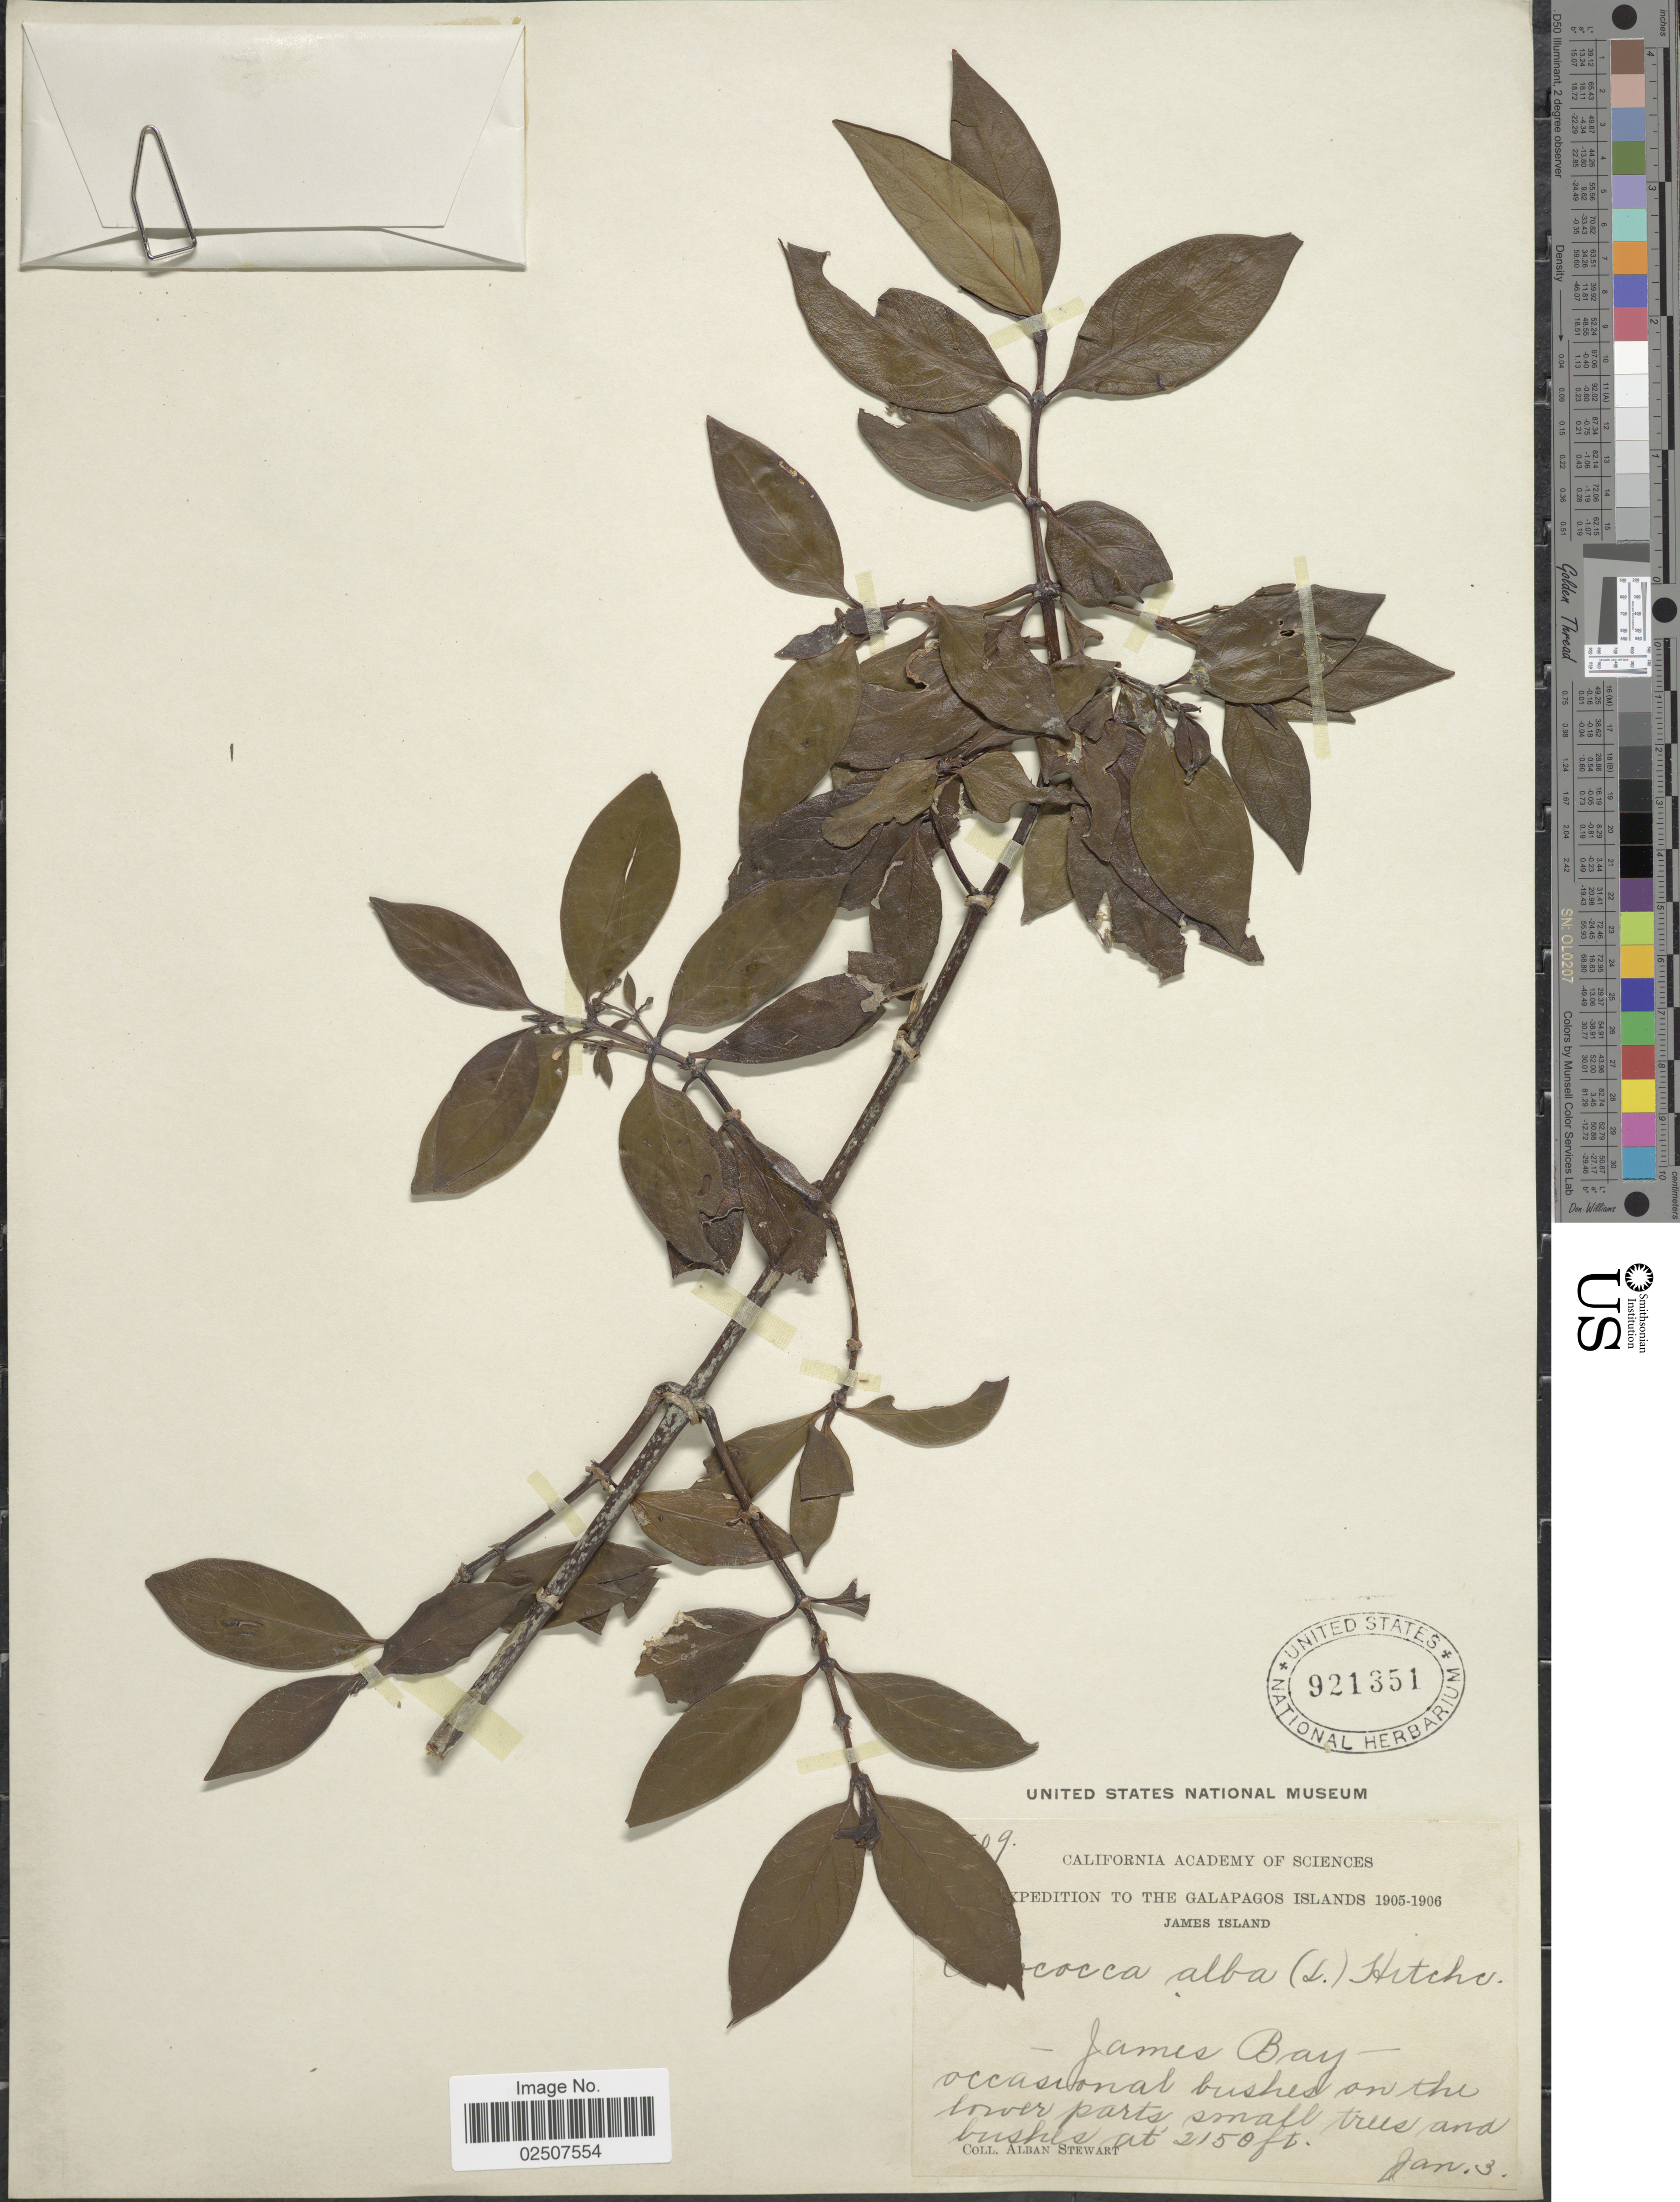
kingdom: Plantae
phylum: Tracheophyta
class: Magnoliopsida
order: Gentianales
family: Rubiaceae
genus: Chiococca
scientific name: Chiococca alba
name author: (L.) Hitchc.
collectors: A. Stewart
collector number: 3509*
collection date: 1905-01-03/1906-01-03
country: Ecuador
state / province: Colón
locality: Galapagos Islands. James Island. James Bay.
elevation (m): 655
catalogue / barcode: US 921351